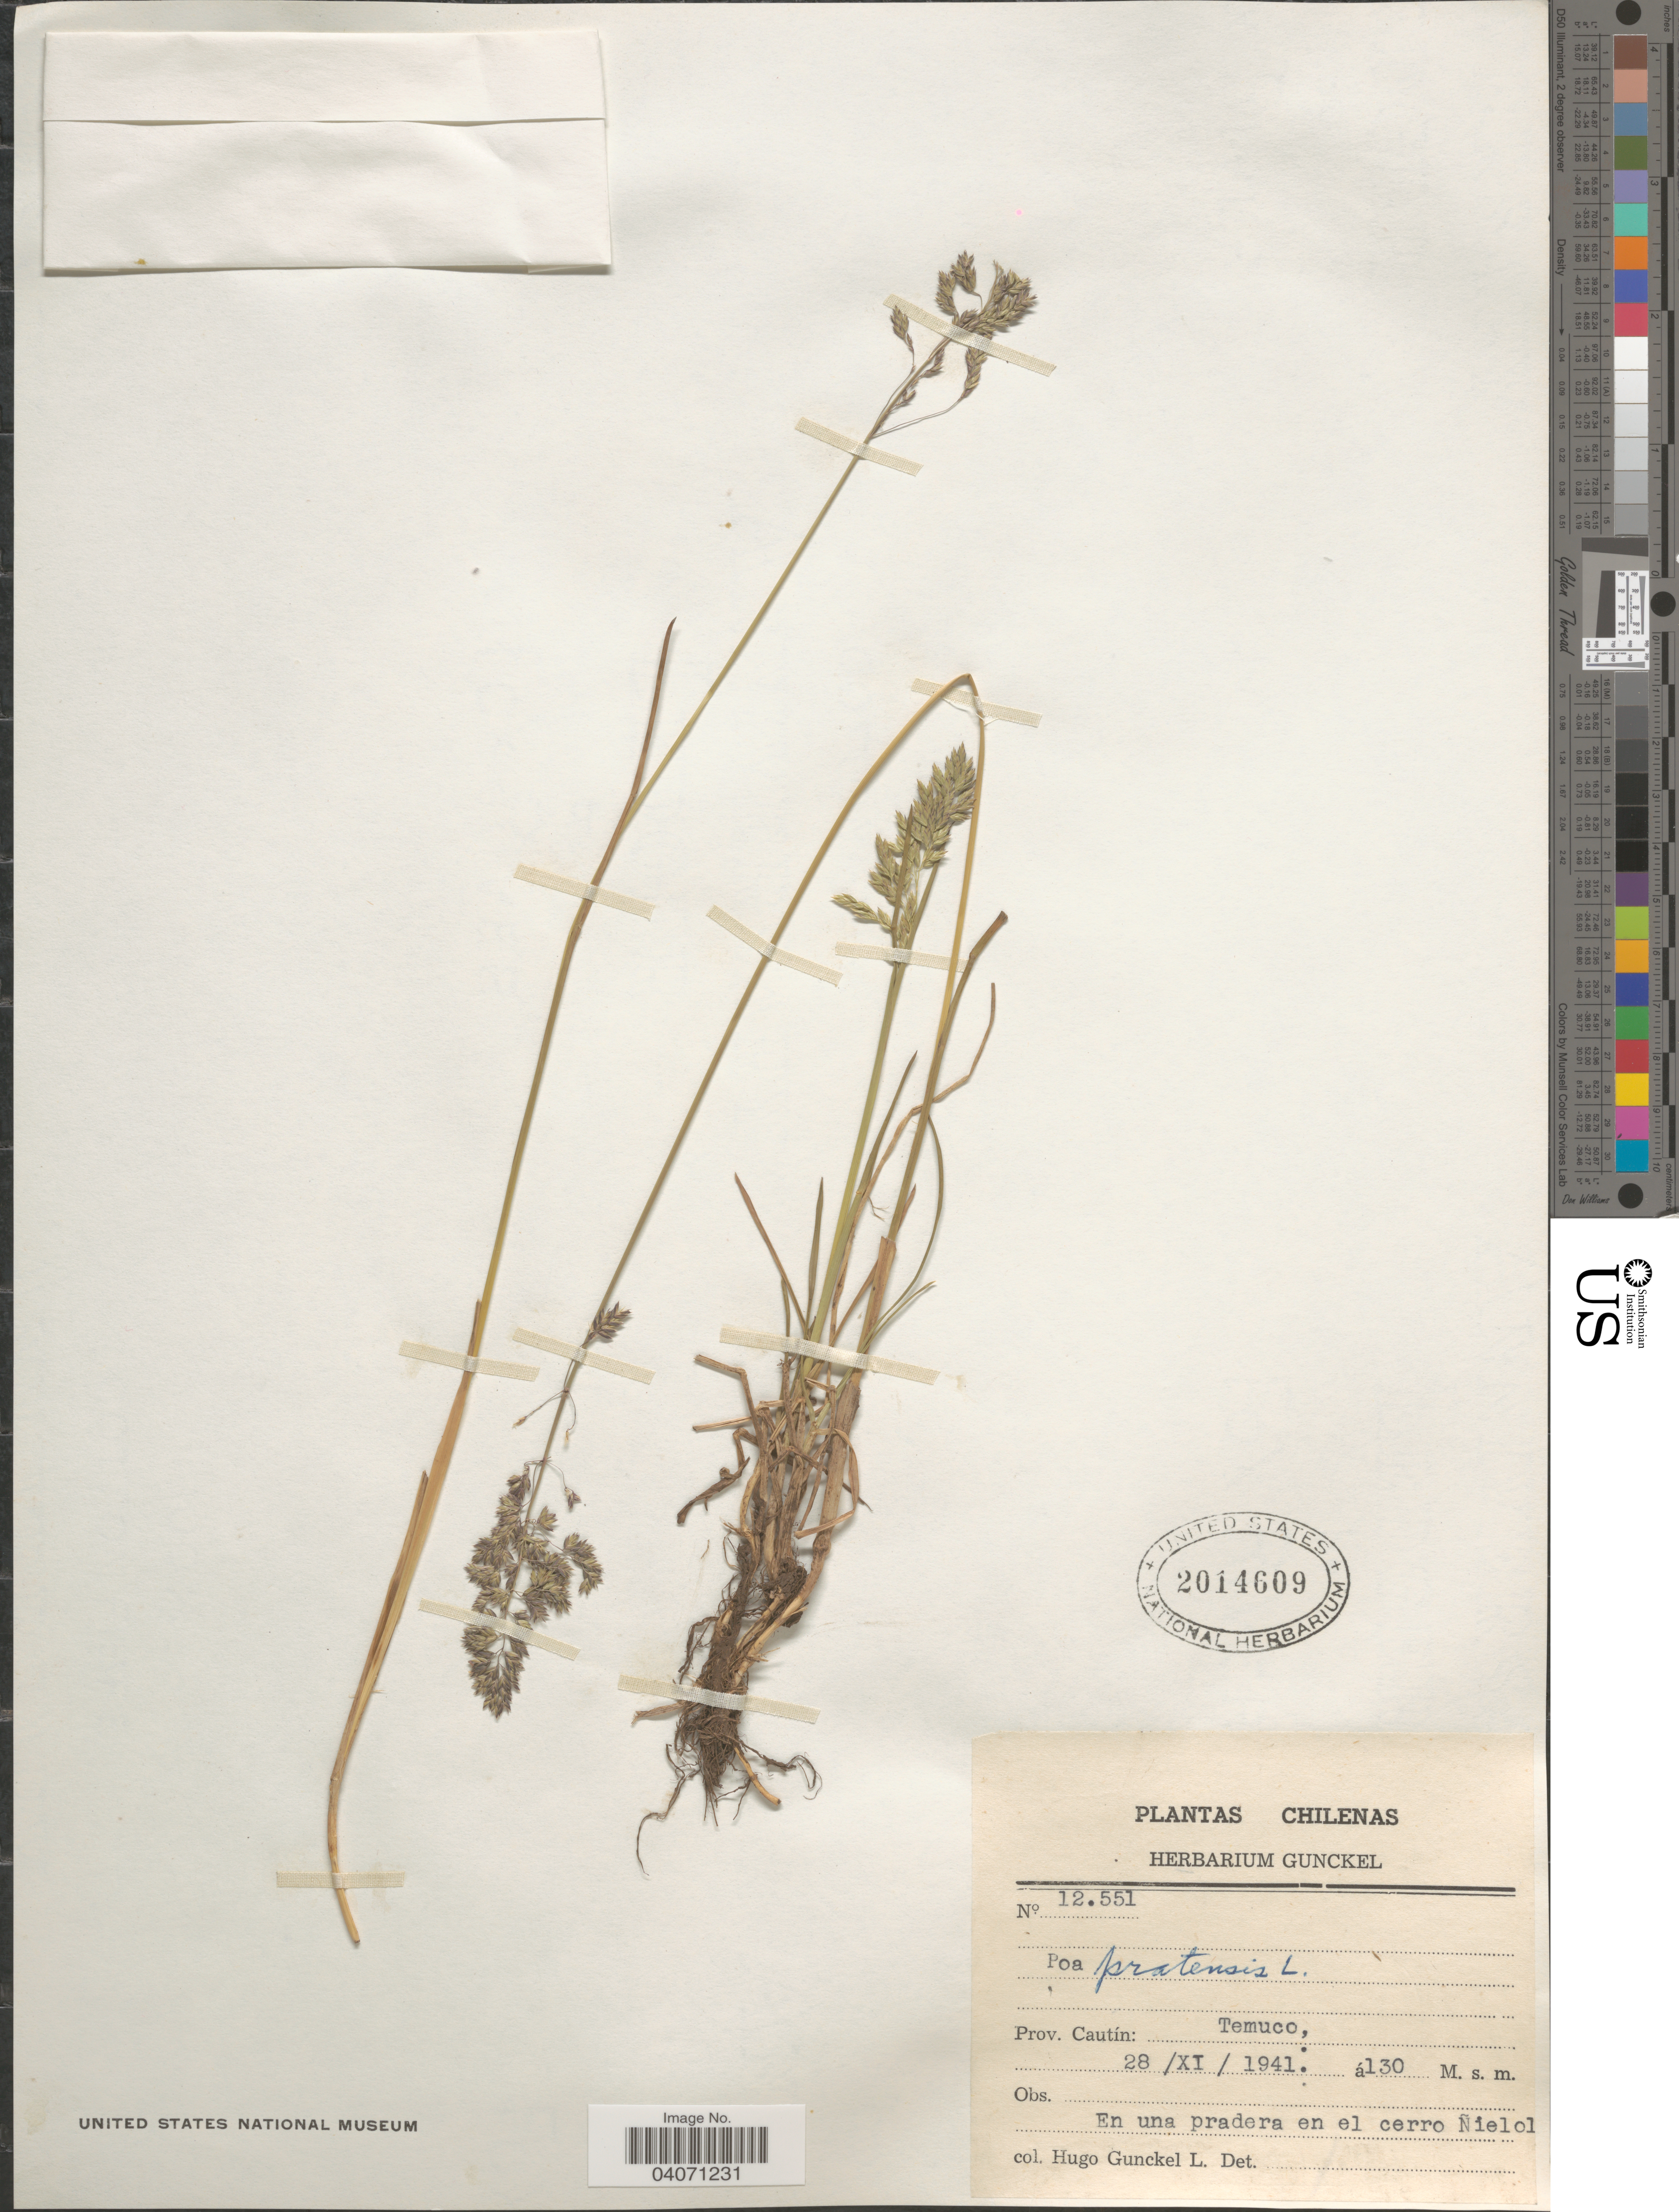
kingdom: Plantae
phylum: Tracheophyta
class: Liliopsida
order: Poales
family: Poaceae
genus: Poa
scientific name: Poa pratensis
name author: L.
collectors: H. Gunckel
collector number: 12551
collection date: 1941-11-28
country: Chile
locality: Prov. Cautín: Temuco, En una pradera en el cerro Ñielol.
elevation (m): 130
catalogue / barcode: US 2014609